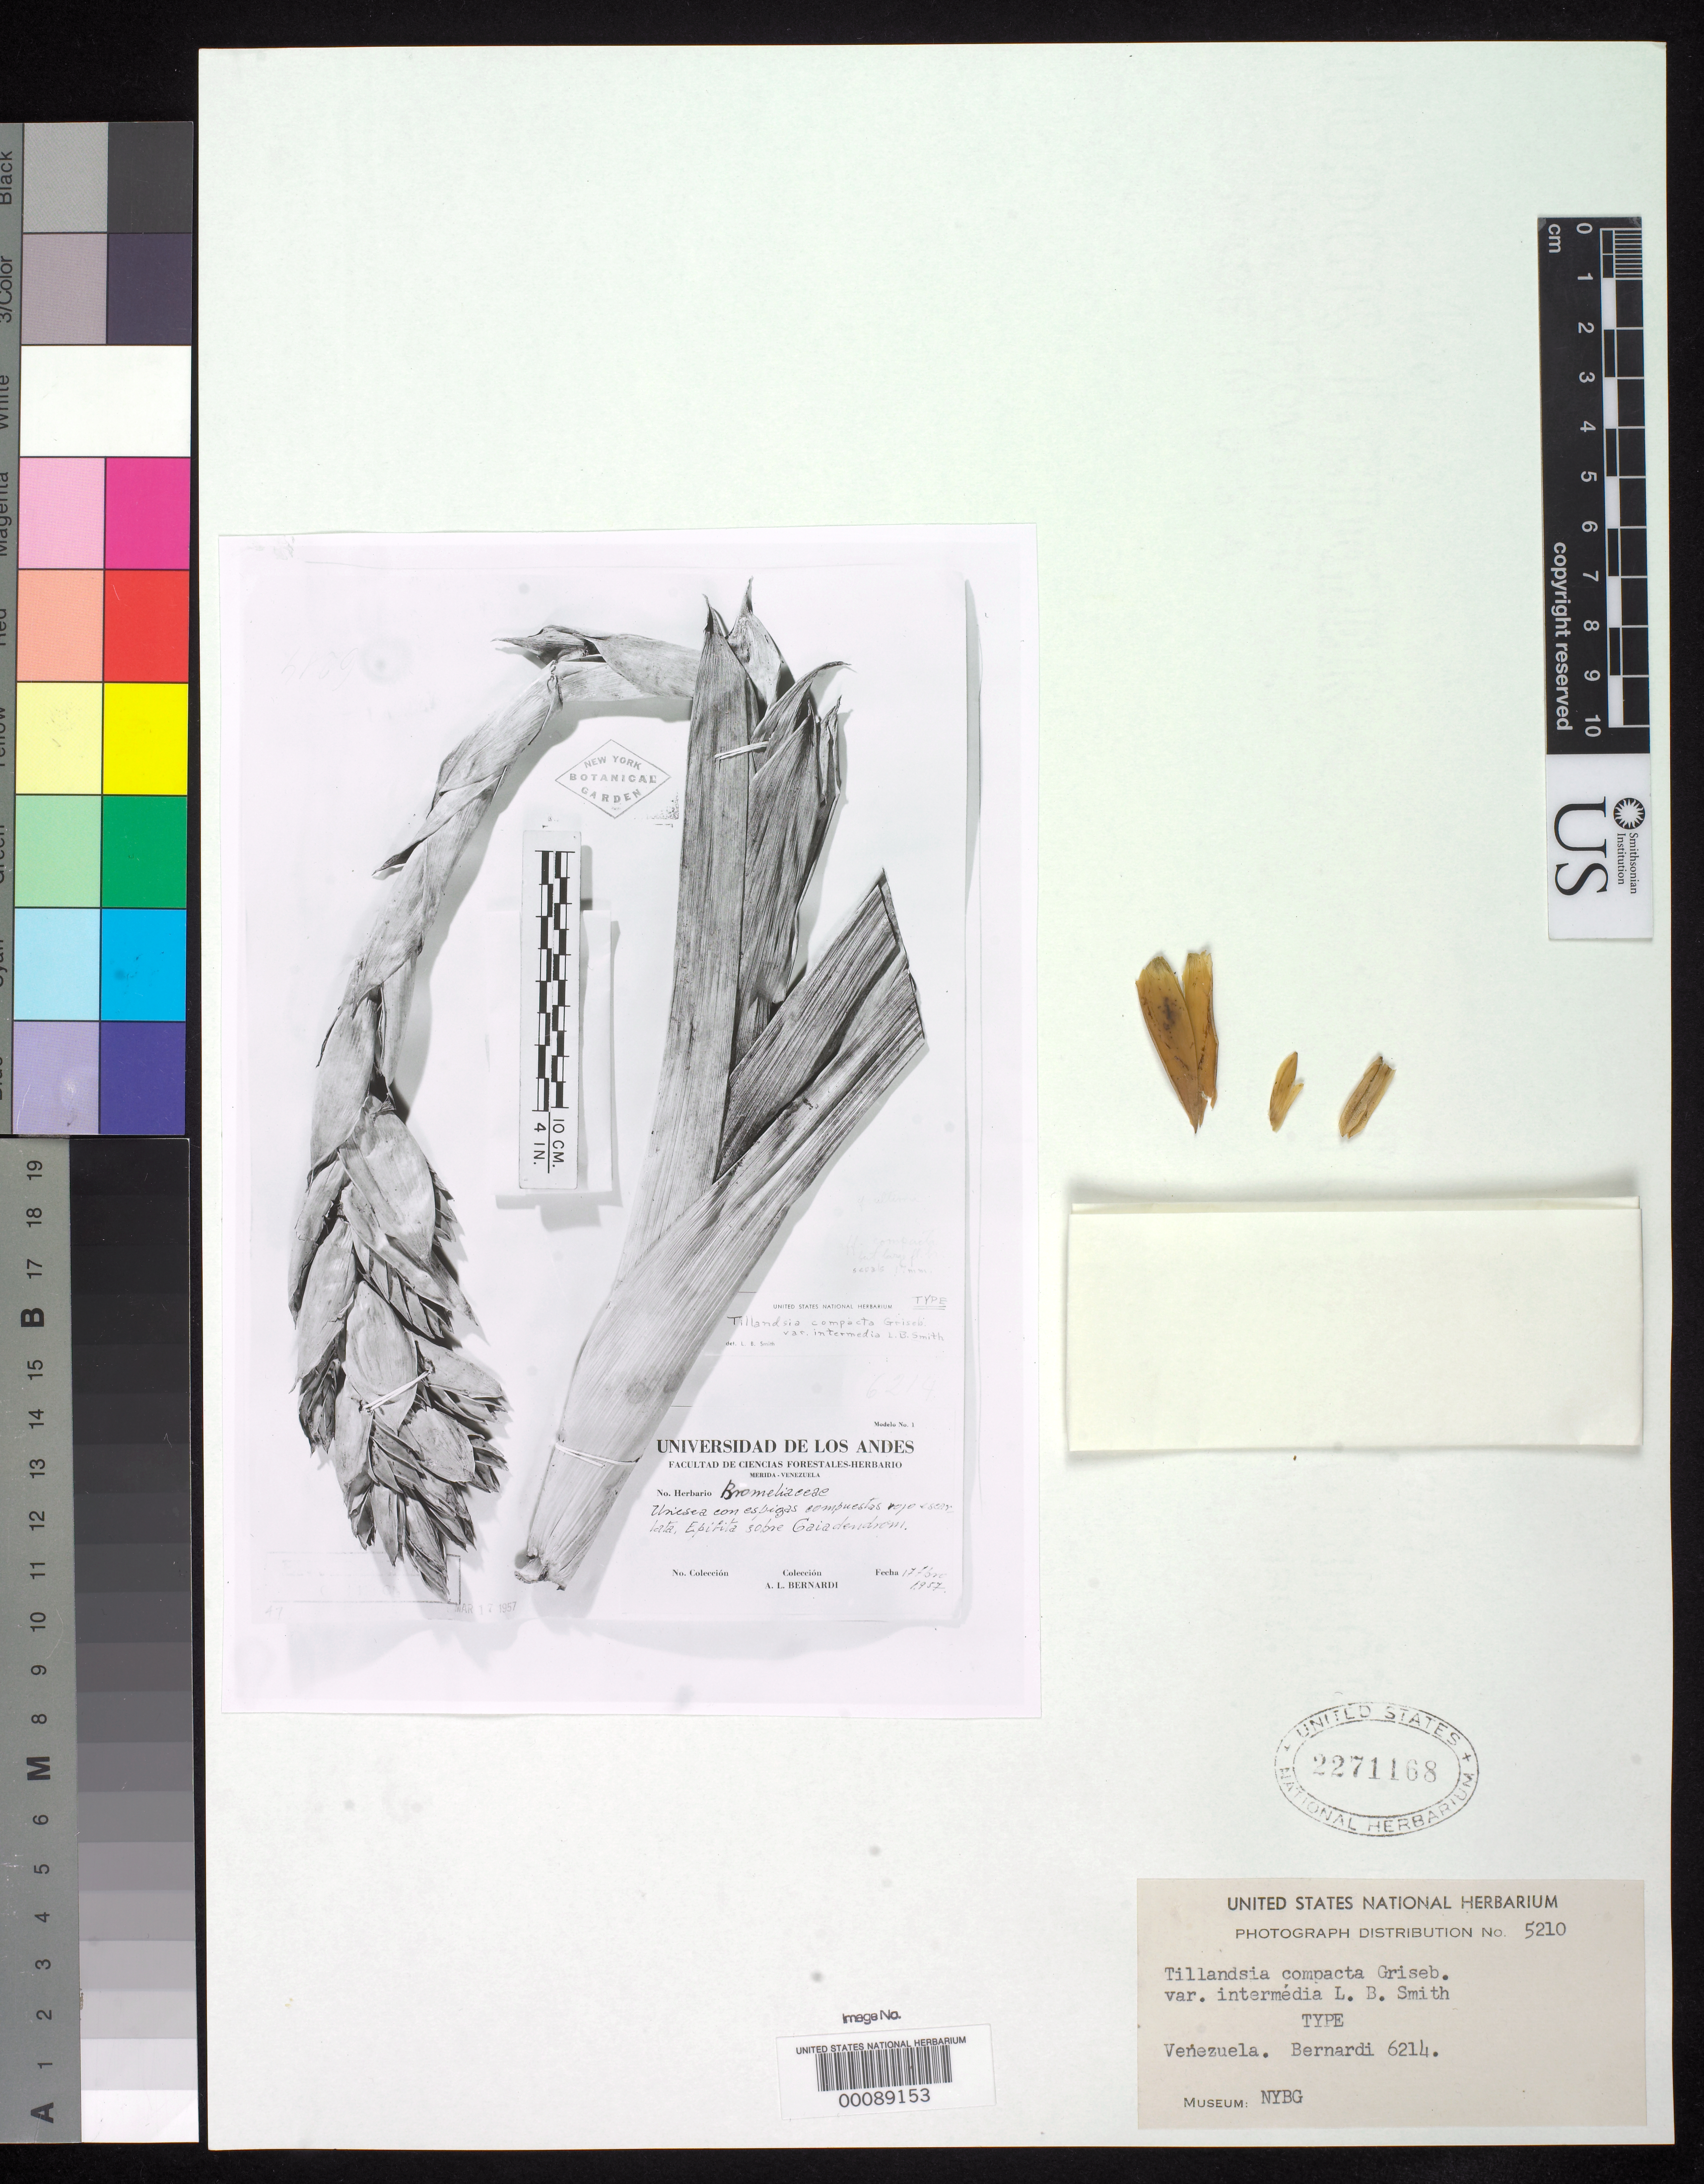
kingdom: Plantae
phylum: Tracheophyta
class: Liliopsida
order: Poales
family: Bromeliaceae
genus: Tillandsia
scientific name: Tillandsia compacta var. intermedia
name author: L.B. Sm.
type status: Type Fragment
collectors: R. Romero Castañeda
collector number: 6214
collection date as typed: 17 Feb 1957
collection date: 1957-02-17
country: Venezuela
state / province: Mérida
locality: "Epirita sobre Gaiadendron".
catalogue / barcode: US 2271168